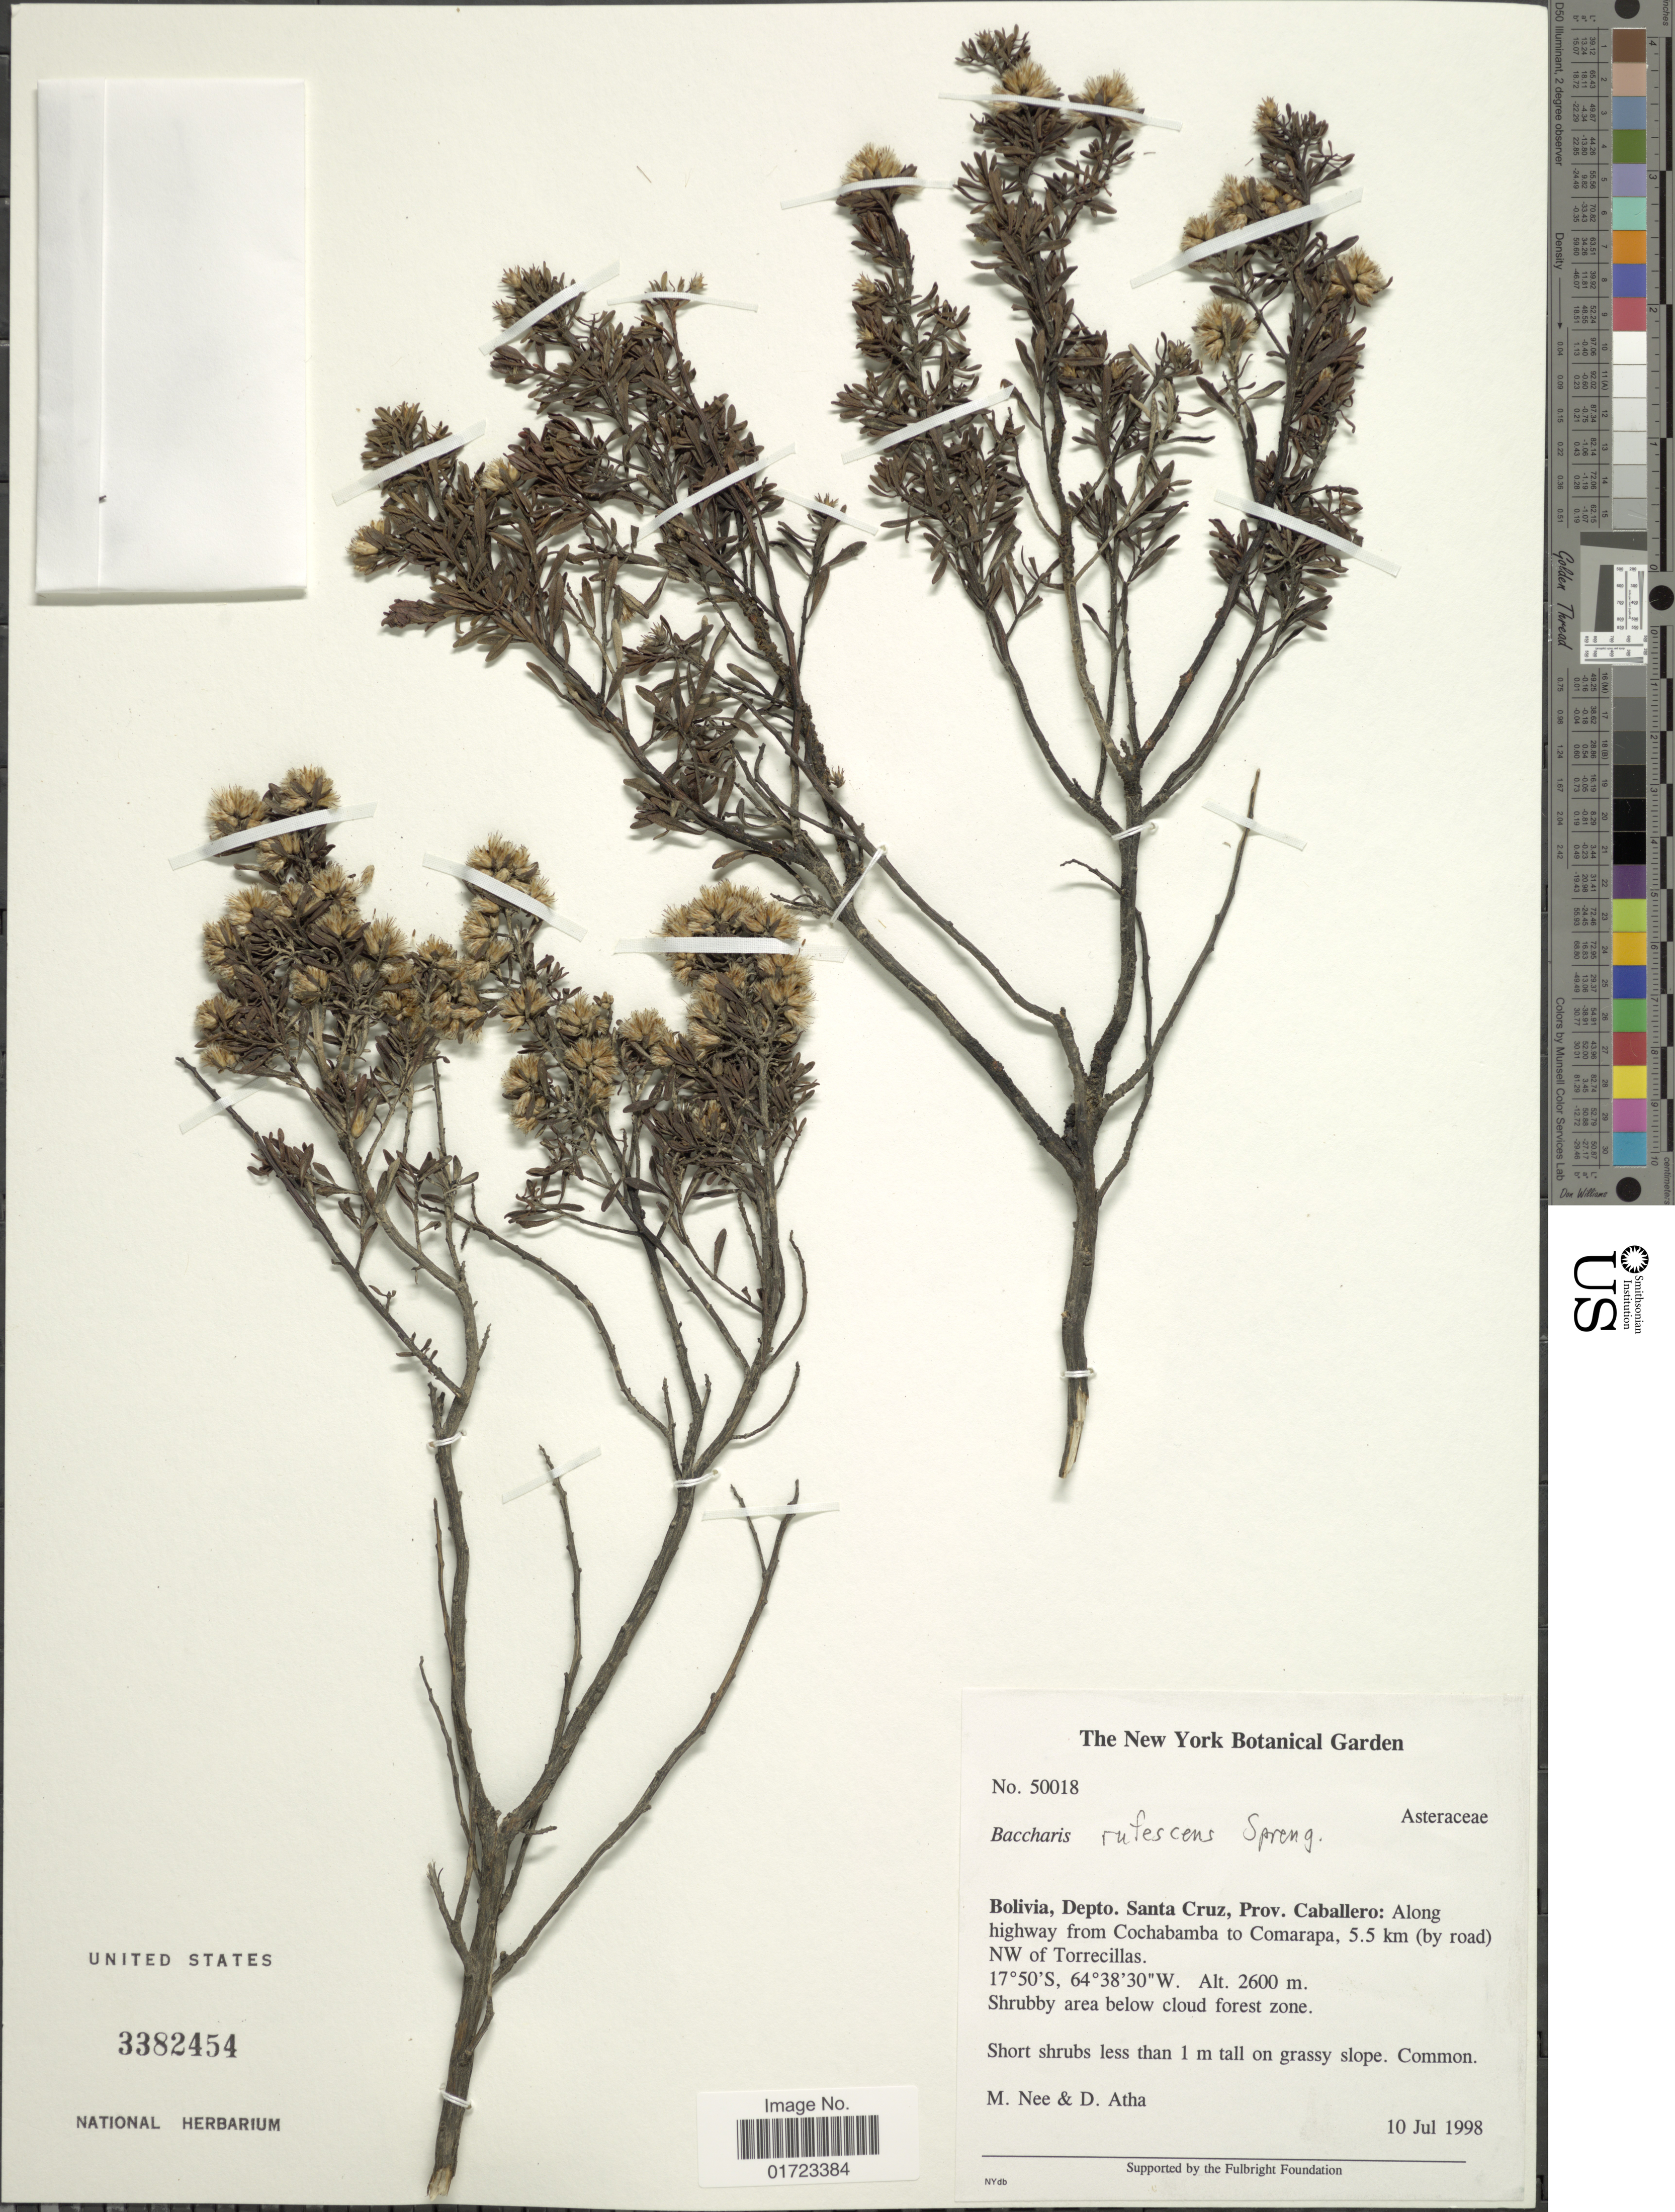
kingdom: Plantae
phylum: Tracheophyta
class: Magnoliopsida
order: Asterales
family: Asteraceae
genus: Baccharis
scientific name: Baccharis rufescens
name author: Spreng.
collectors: M. Nee & D. Atha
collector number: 50018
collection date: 1998-07-10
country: Bolivia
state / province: Santa Cruz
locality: Bolivia. Depto. Santa Cruz, Prov. Cabellero: Along highway from Cochabamba to Comarapa, 5. 5 km (by road) NW of Torrecillas.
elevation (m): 2600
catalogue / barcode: US 3382454